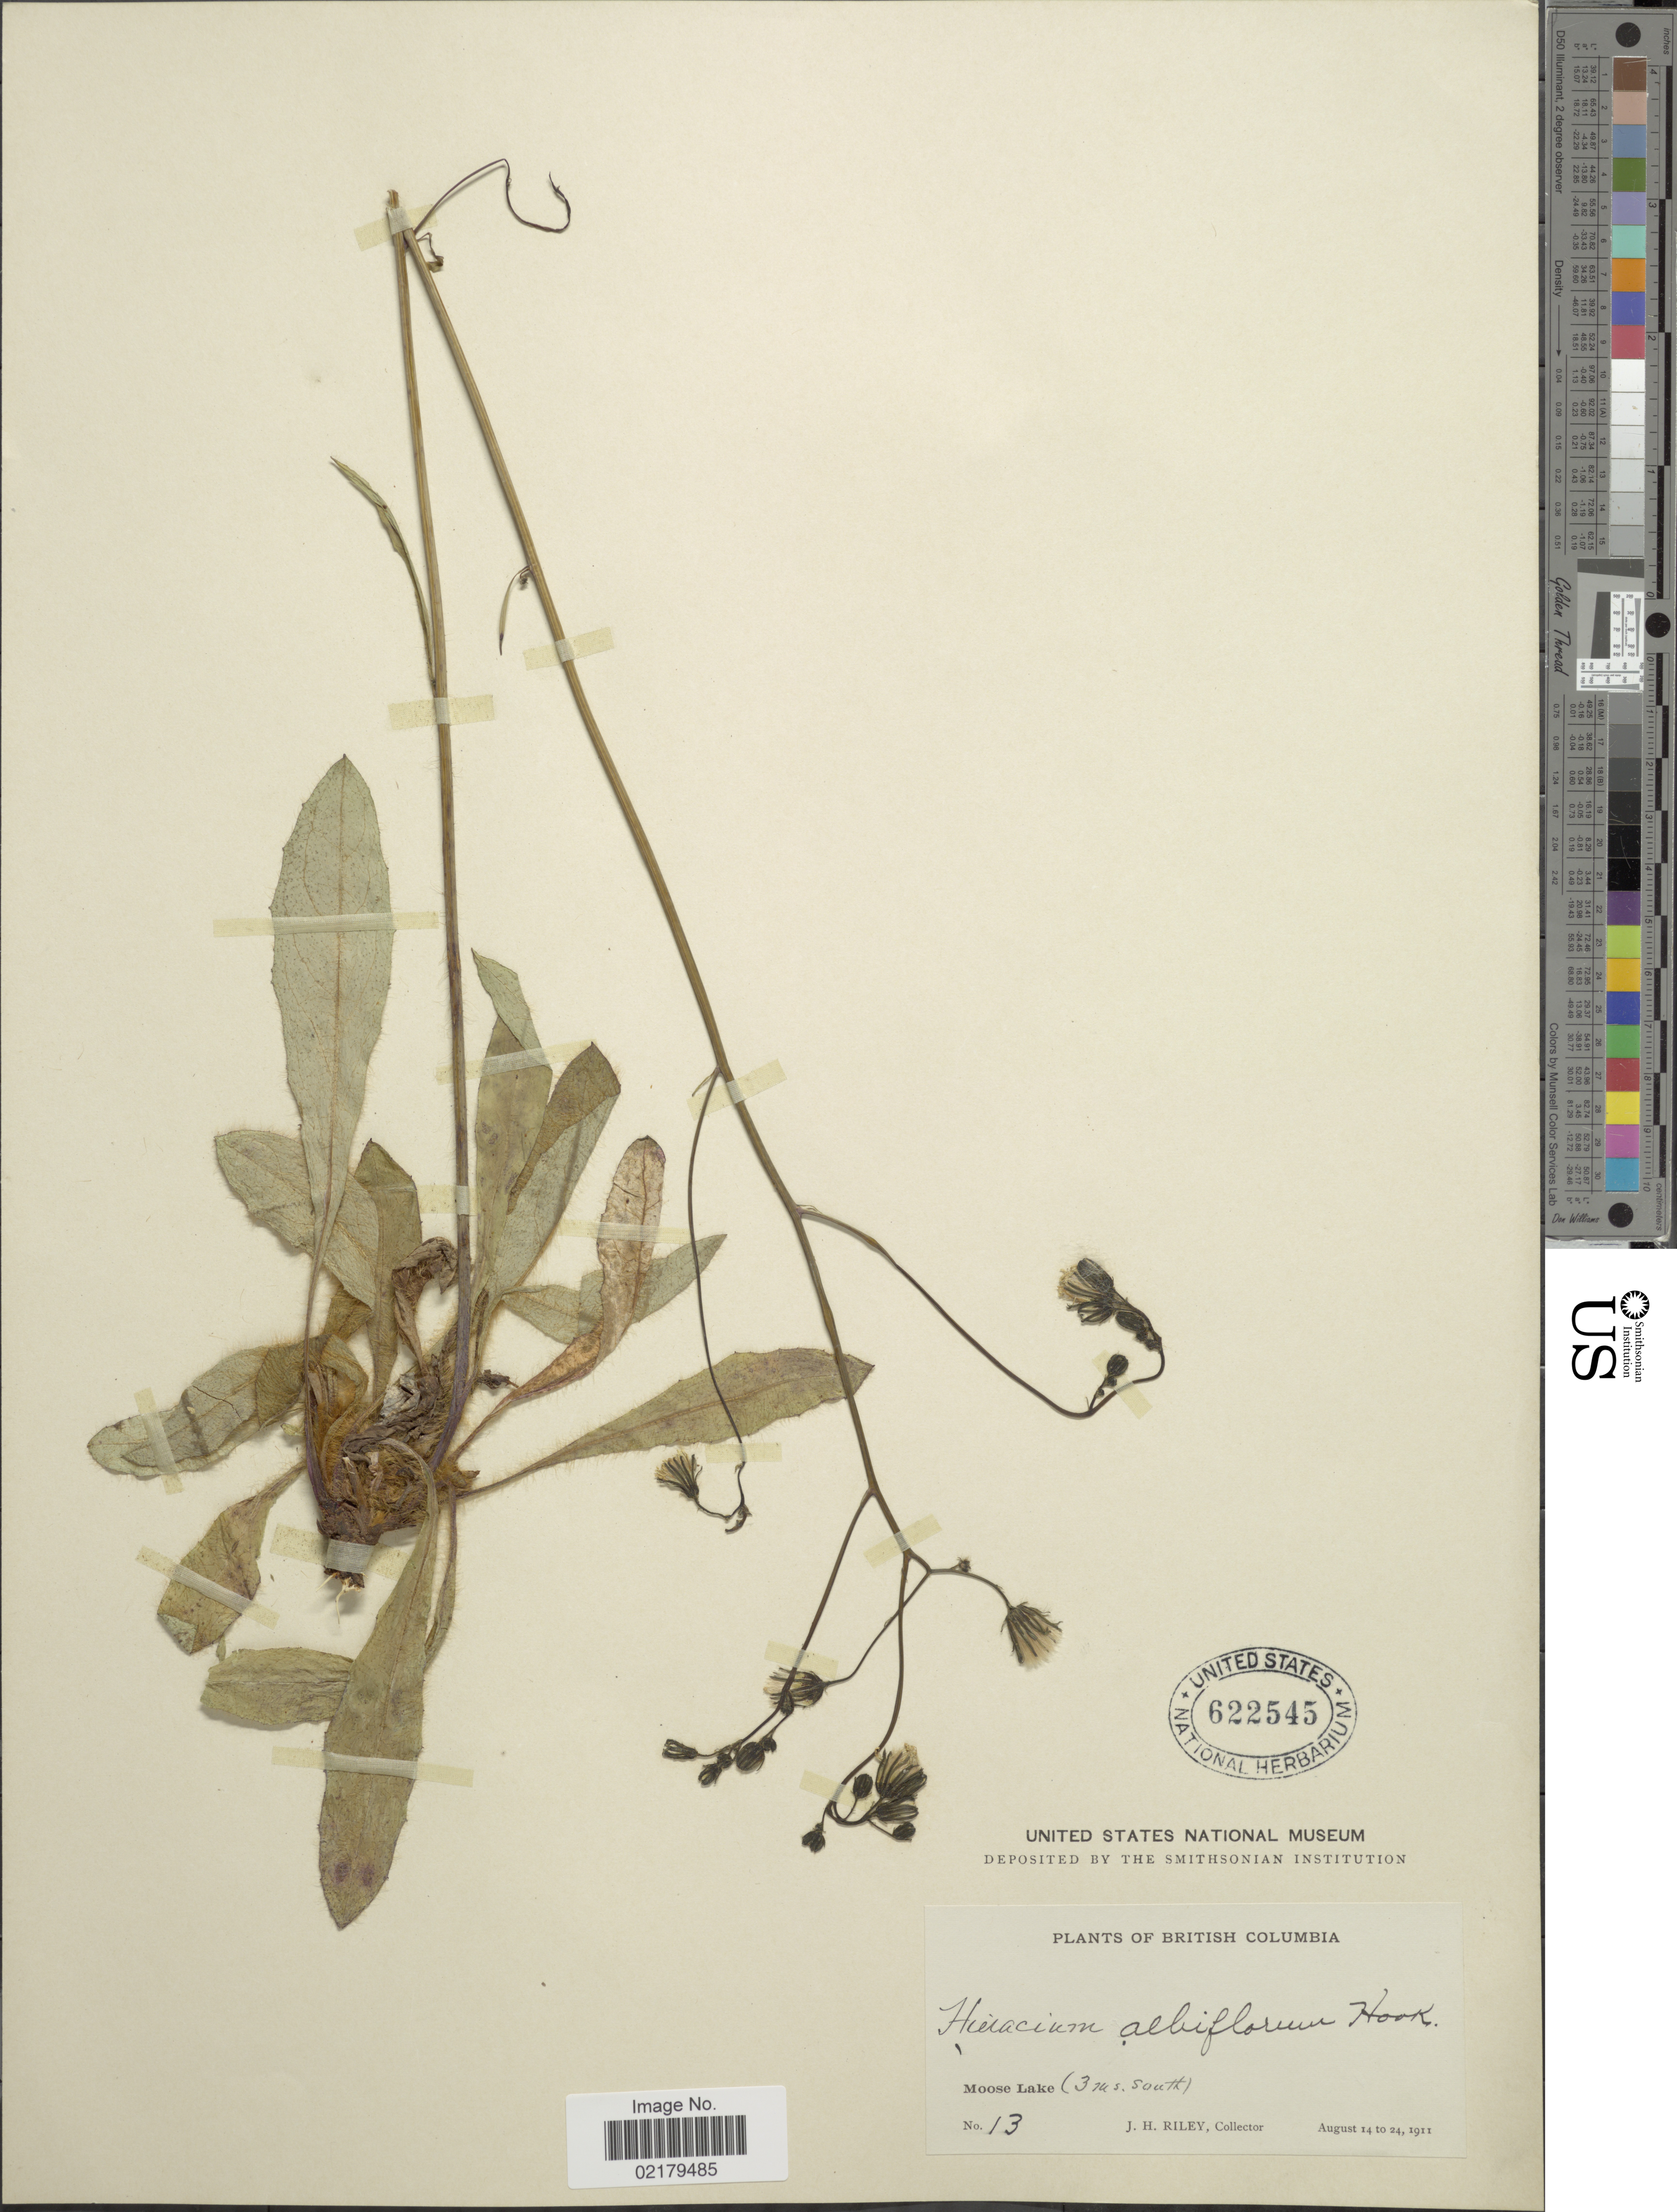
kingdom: Plantae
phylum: Tracheophyta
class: Magnoliopsida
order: Asterales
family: Asteraceae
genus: Hieracium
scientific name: Hieracium albiflorum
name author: Hook.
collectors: J. H. Riley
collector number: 13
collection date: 1911-08-14/1911-08-24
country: Canada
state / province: British Columbia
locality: Moose Lake (3 ms. south)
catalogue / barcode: US 622545